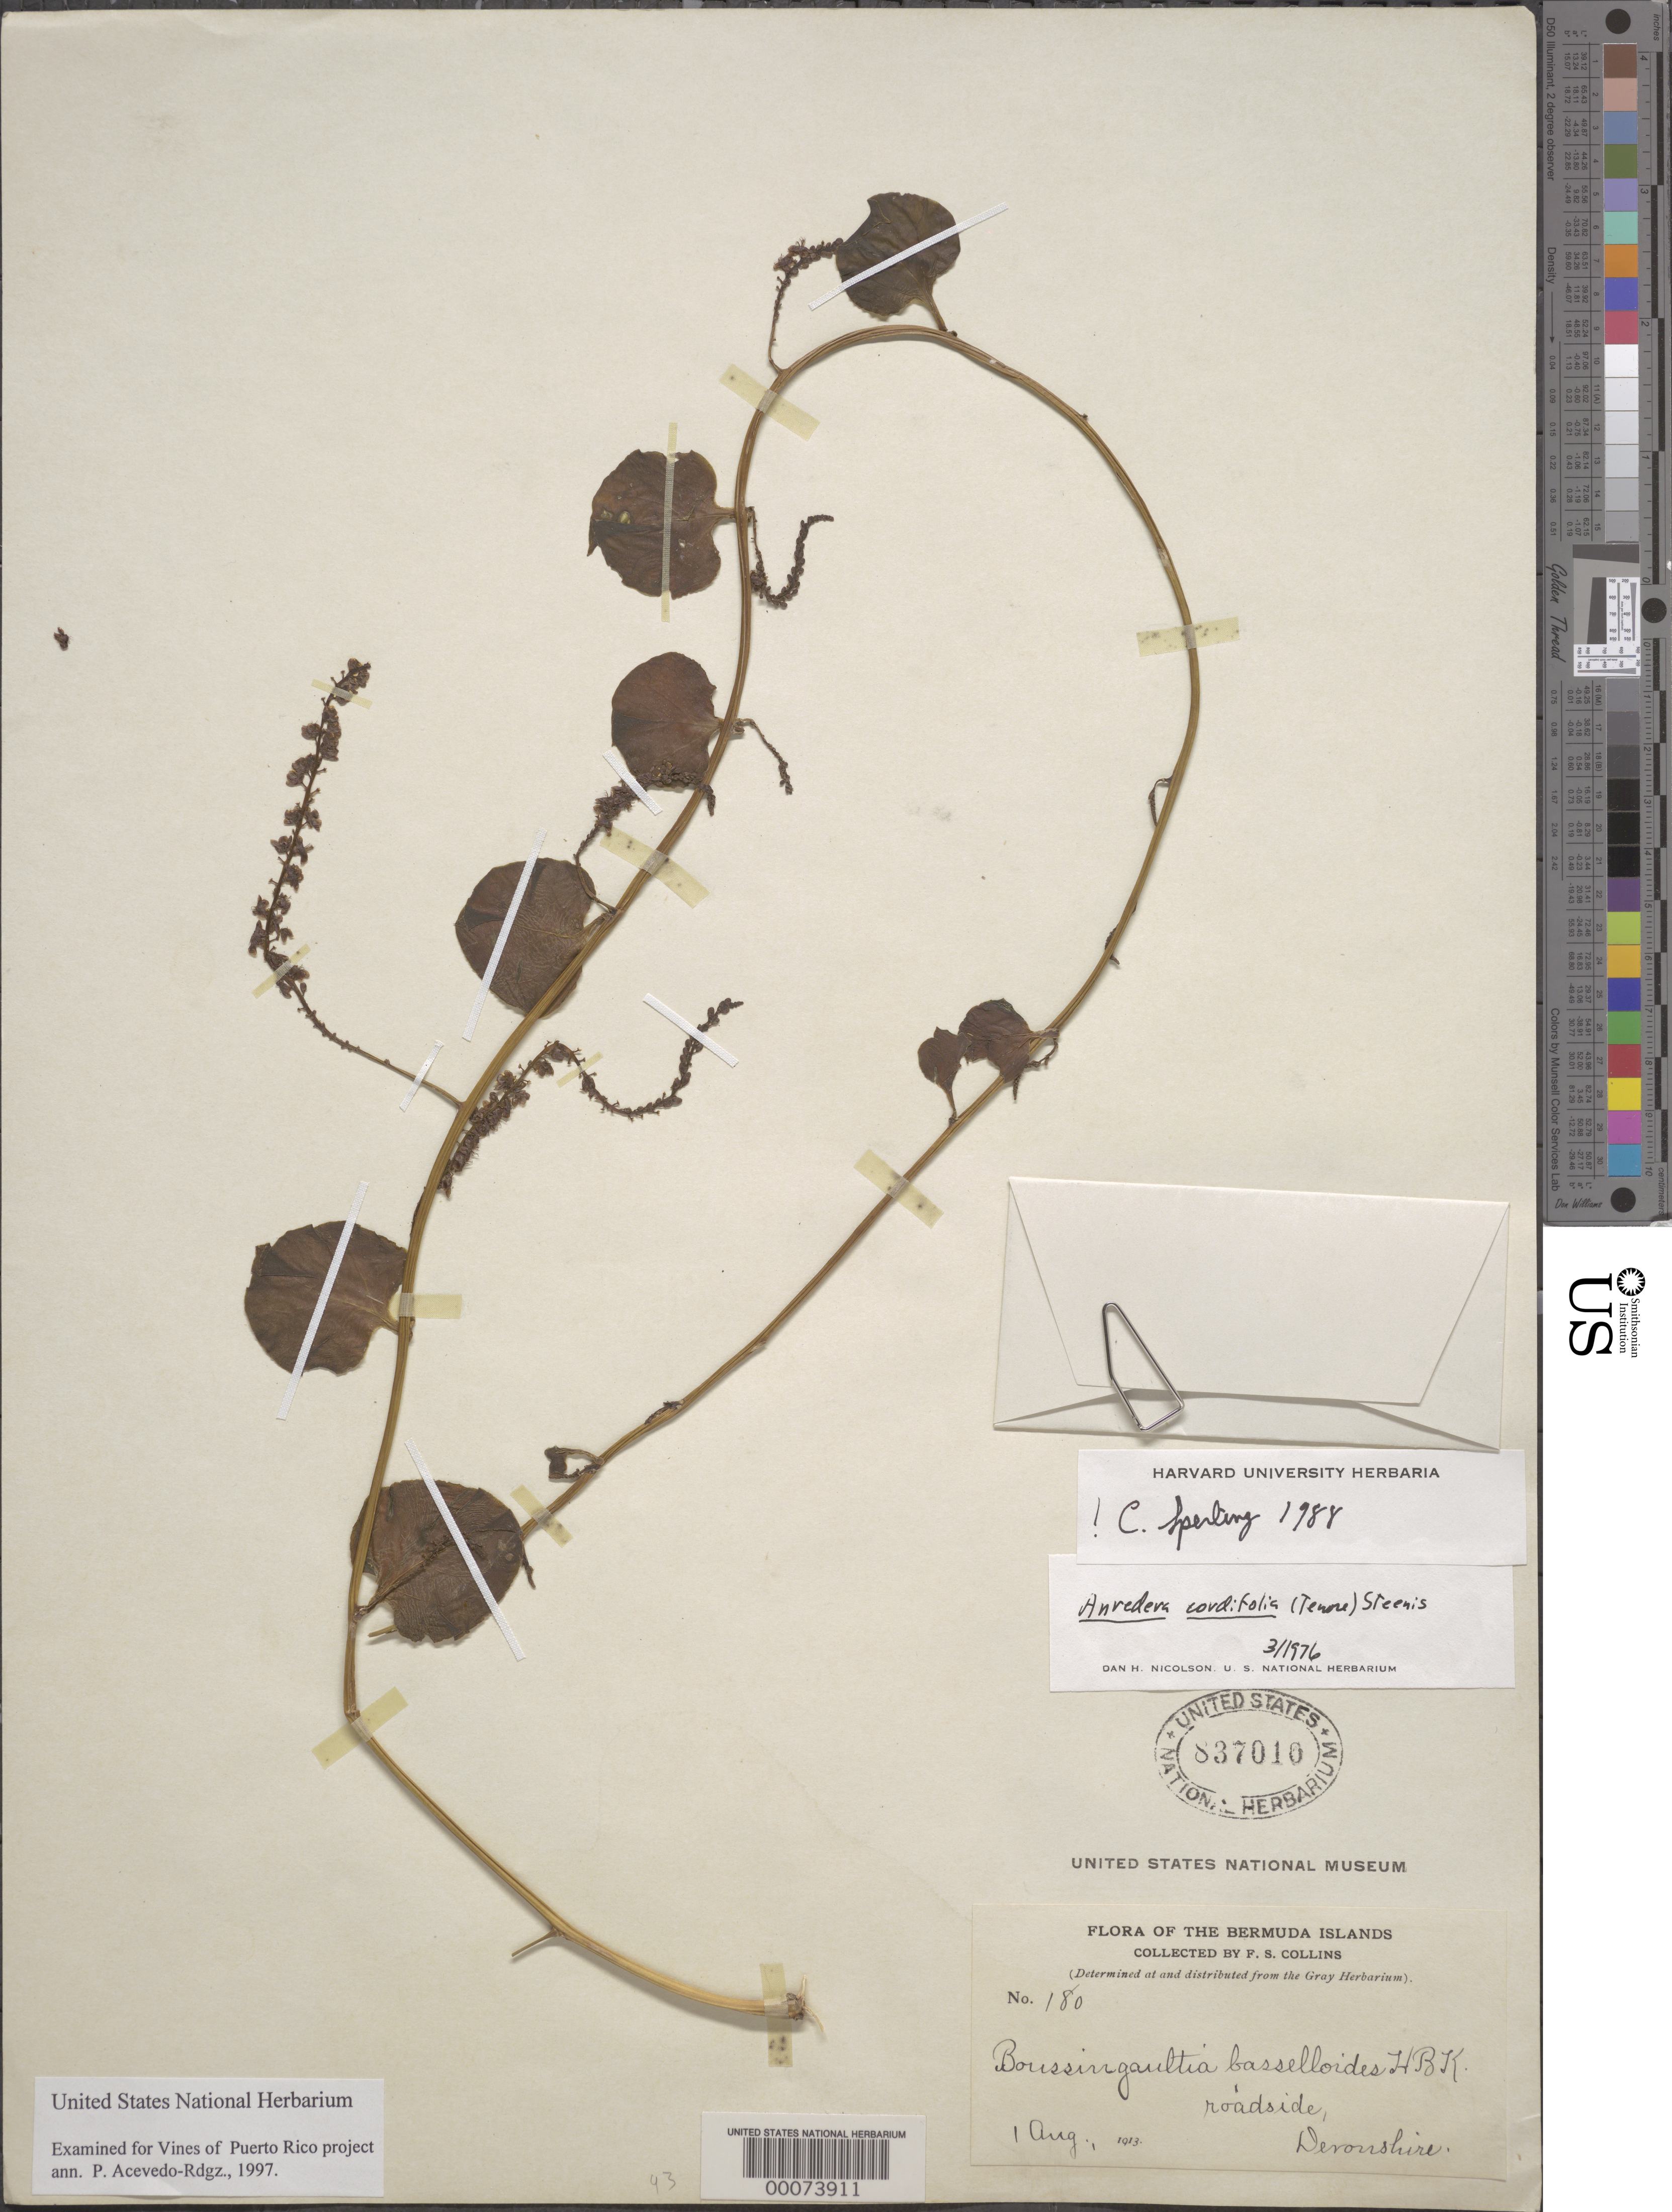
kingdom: Plantae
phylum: Tracheophyta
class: Magnoliopsida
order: Caryophyllales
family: Basellaceae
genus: Anredera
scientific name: Anredera cordifolia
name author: (Ten.) Steenis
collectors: F. Collins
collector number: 180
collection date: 1913-08-01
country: Bermuda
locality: Bermuda Islands. Roadside, Devonshire.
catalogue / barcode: US 837010